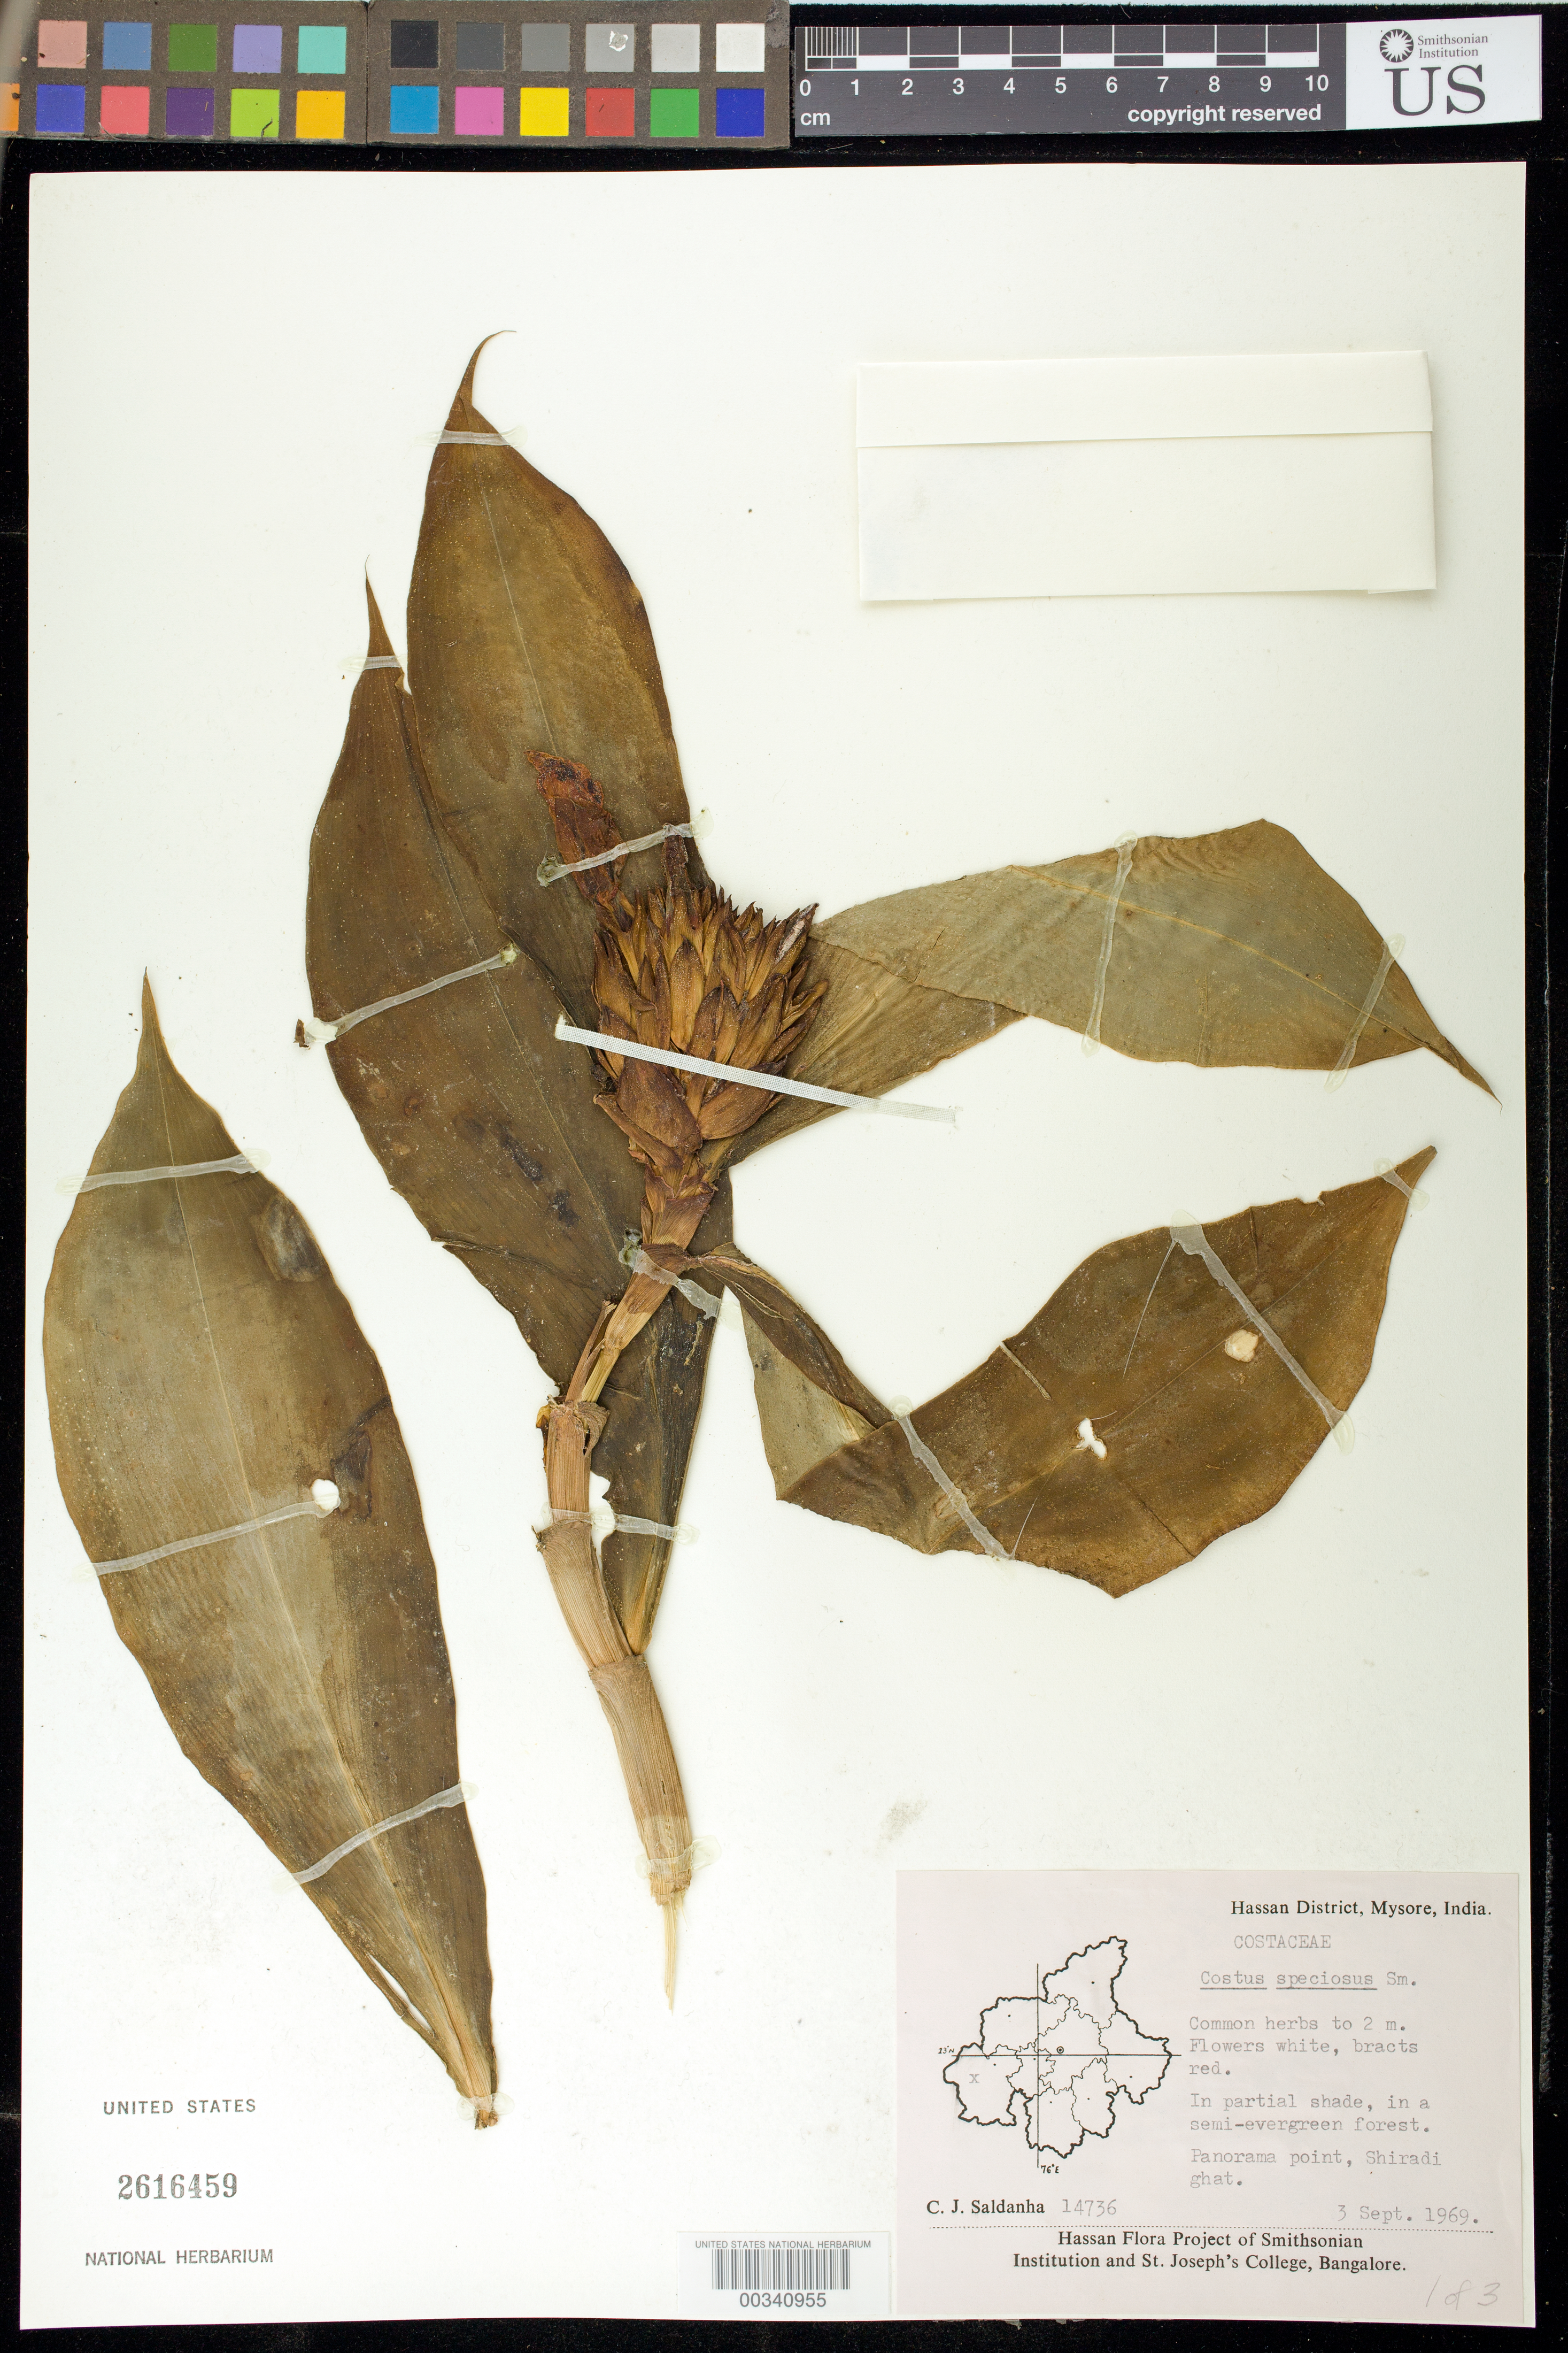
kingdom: Plantae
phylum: Tracheophyta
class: Liliopsida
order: Zingiberales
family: Costaceae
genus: Hellenia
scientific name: Hellenia speciosa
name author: (J. Koenig) S.R. Dutta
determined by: (US) Smithsonian Institution - National Museum of Natural History - Department of Botany (UNITED STATES)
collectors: C. J. Saldanha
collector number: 14736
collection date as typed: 03 Sep 1969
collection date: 1969-09-03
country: India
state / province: Karnataka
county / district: Hassan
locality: Panorama point, shiradi ghat, mysore state [mysore state = karnataka.]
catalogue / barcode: US 2616459